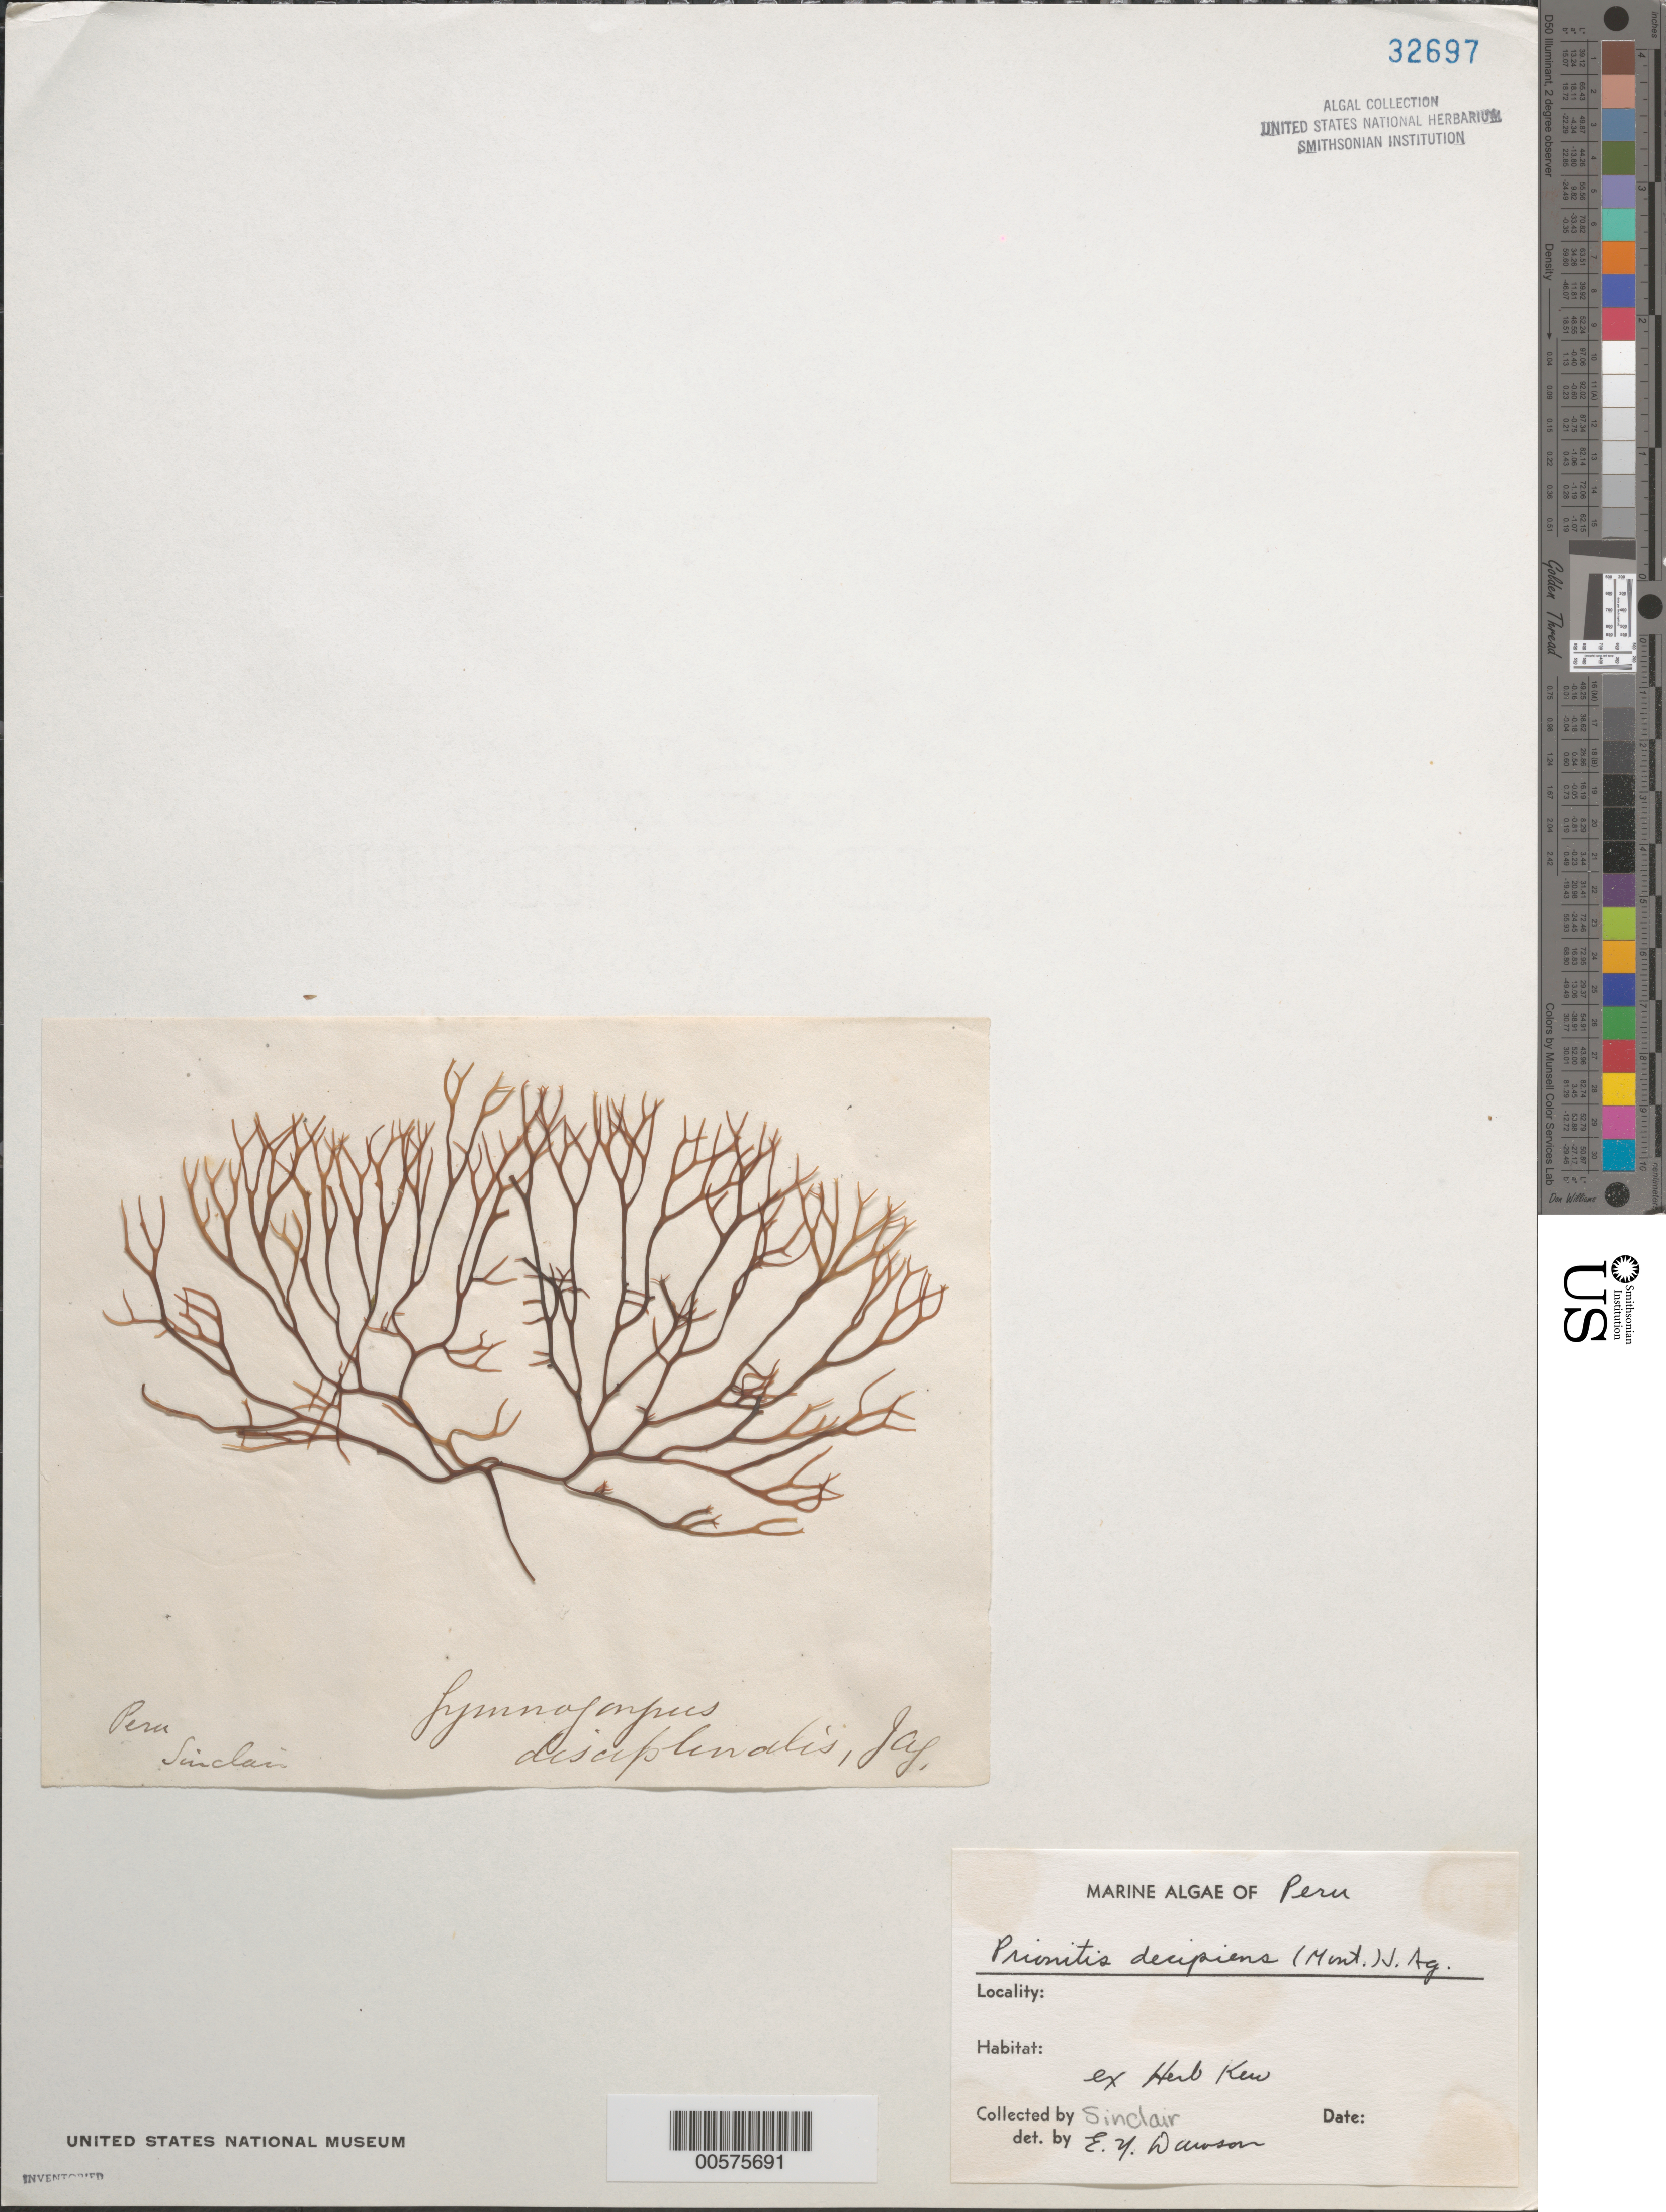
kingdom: Plantae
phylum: Rhodophyta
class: Florideophyceae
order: Halymeniales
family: Halymeniaceae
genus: Neorubra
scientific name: Neorubra decipiens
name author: (Montagne) M.S.Calderon et al.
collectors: -- Sinclair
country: Peru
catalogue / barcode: US 32697